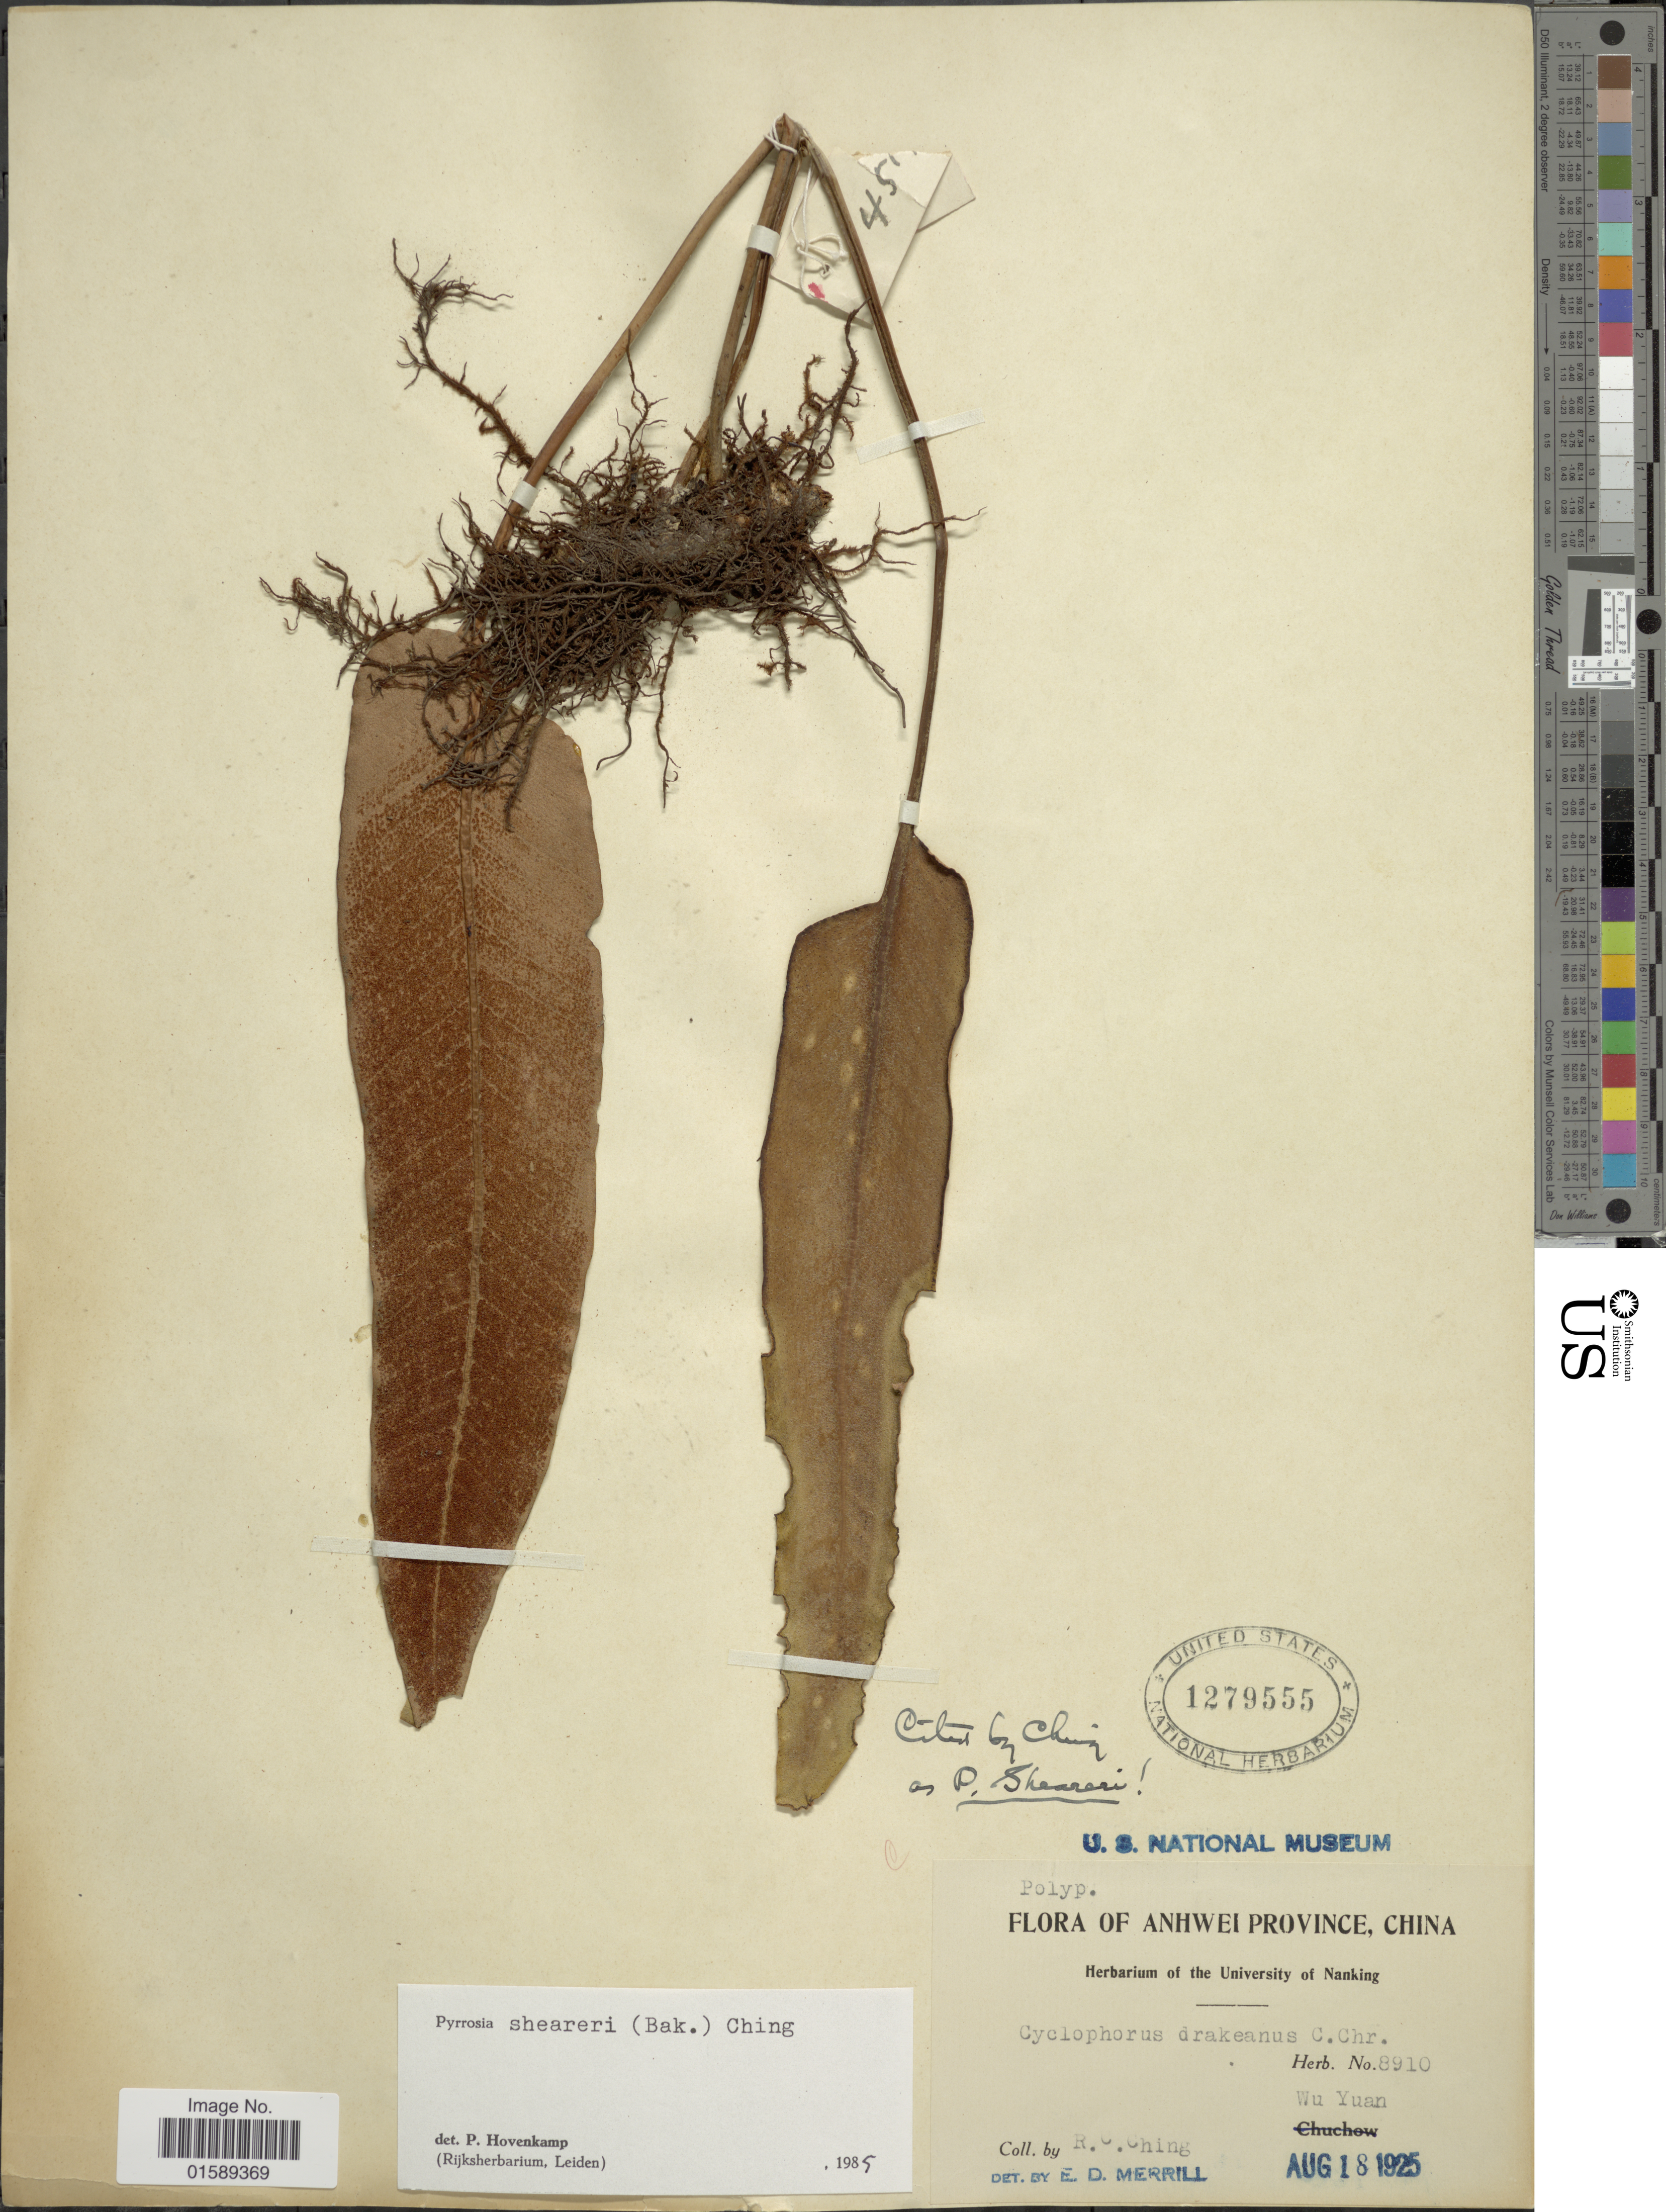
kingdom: Plantae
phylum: Tracheophyta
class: Polypodiopsida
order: Polypodiales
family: Polypodiaceae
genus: Pyrrosia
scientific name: Pyrrosia sheareri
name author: (Baker) Ching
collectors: R. C. Ching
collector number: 8910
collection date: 1925-08-18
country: China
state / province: Anhui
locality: Anhwei Province, China. Wu Yuan.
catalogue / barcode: US 1279555